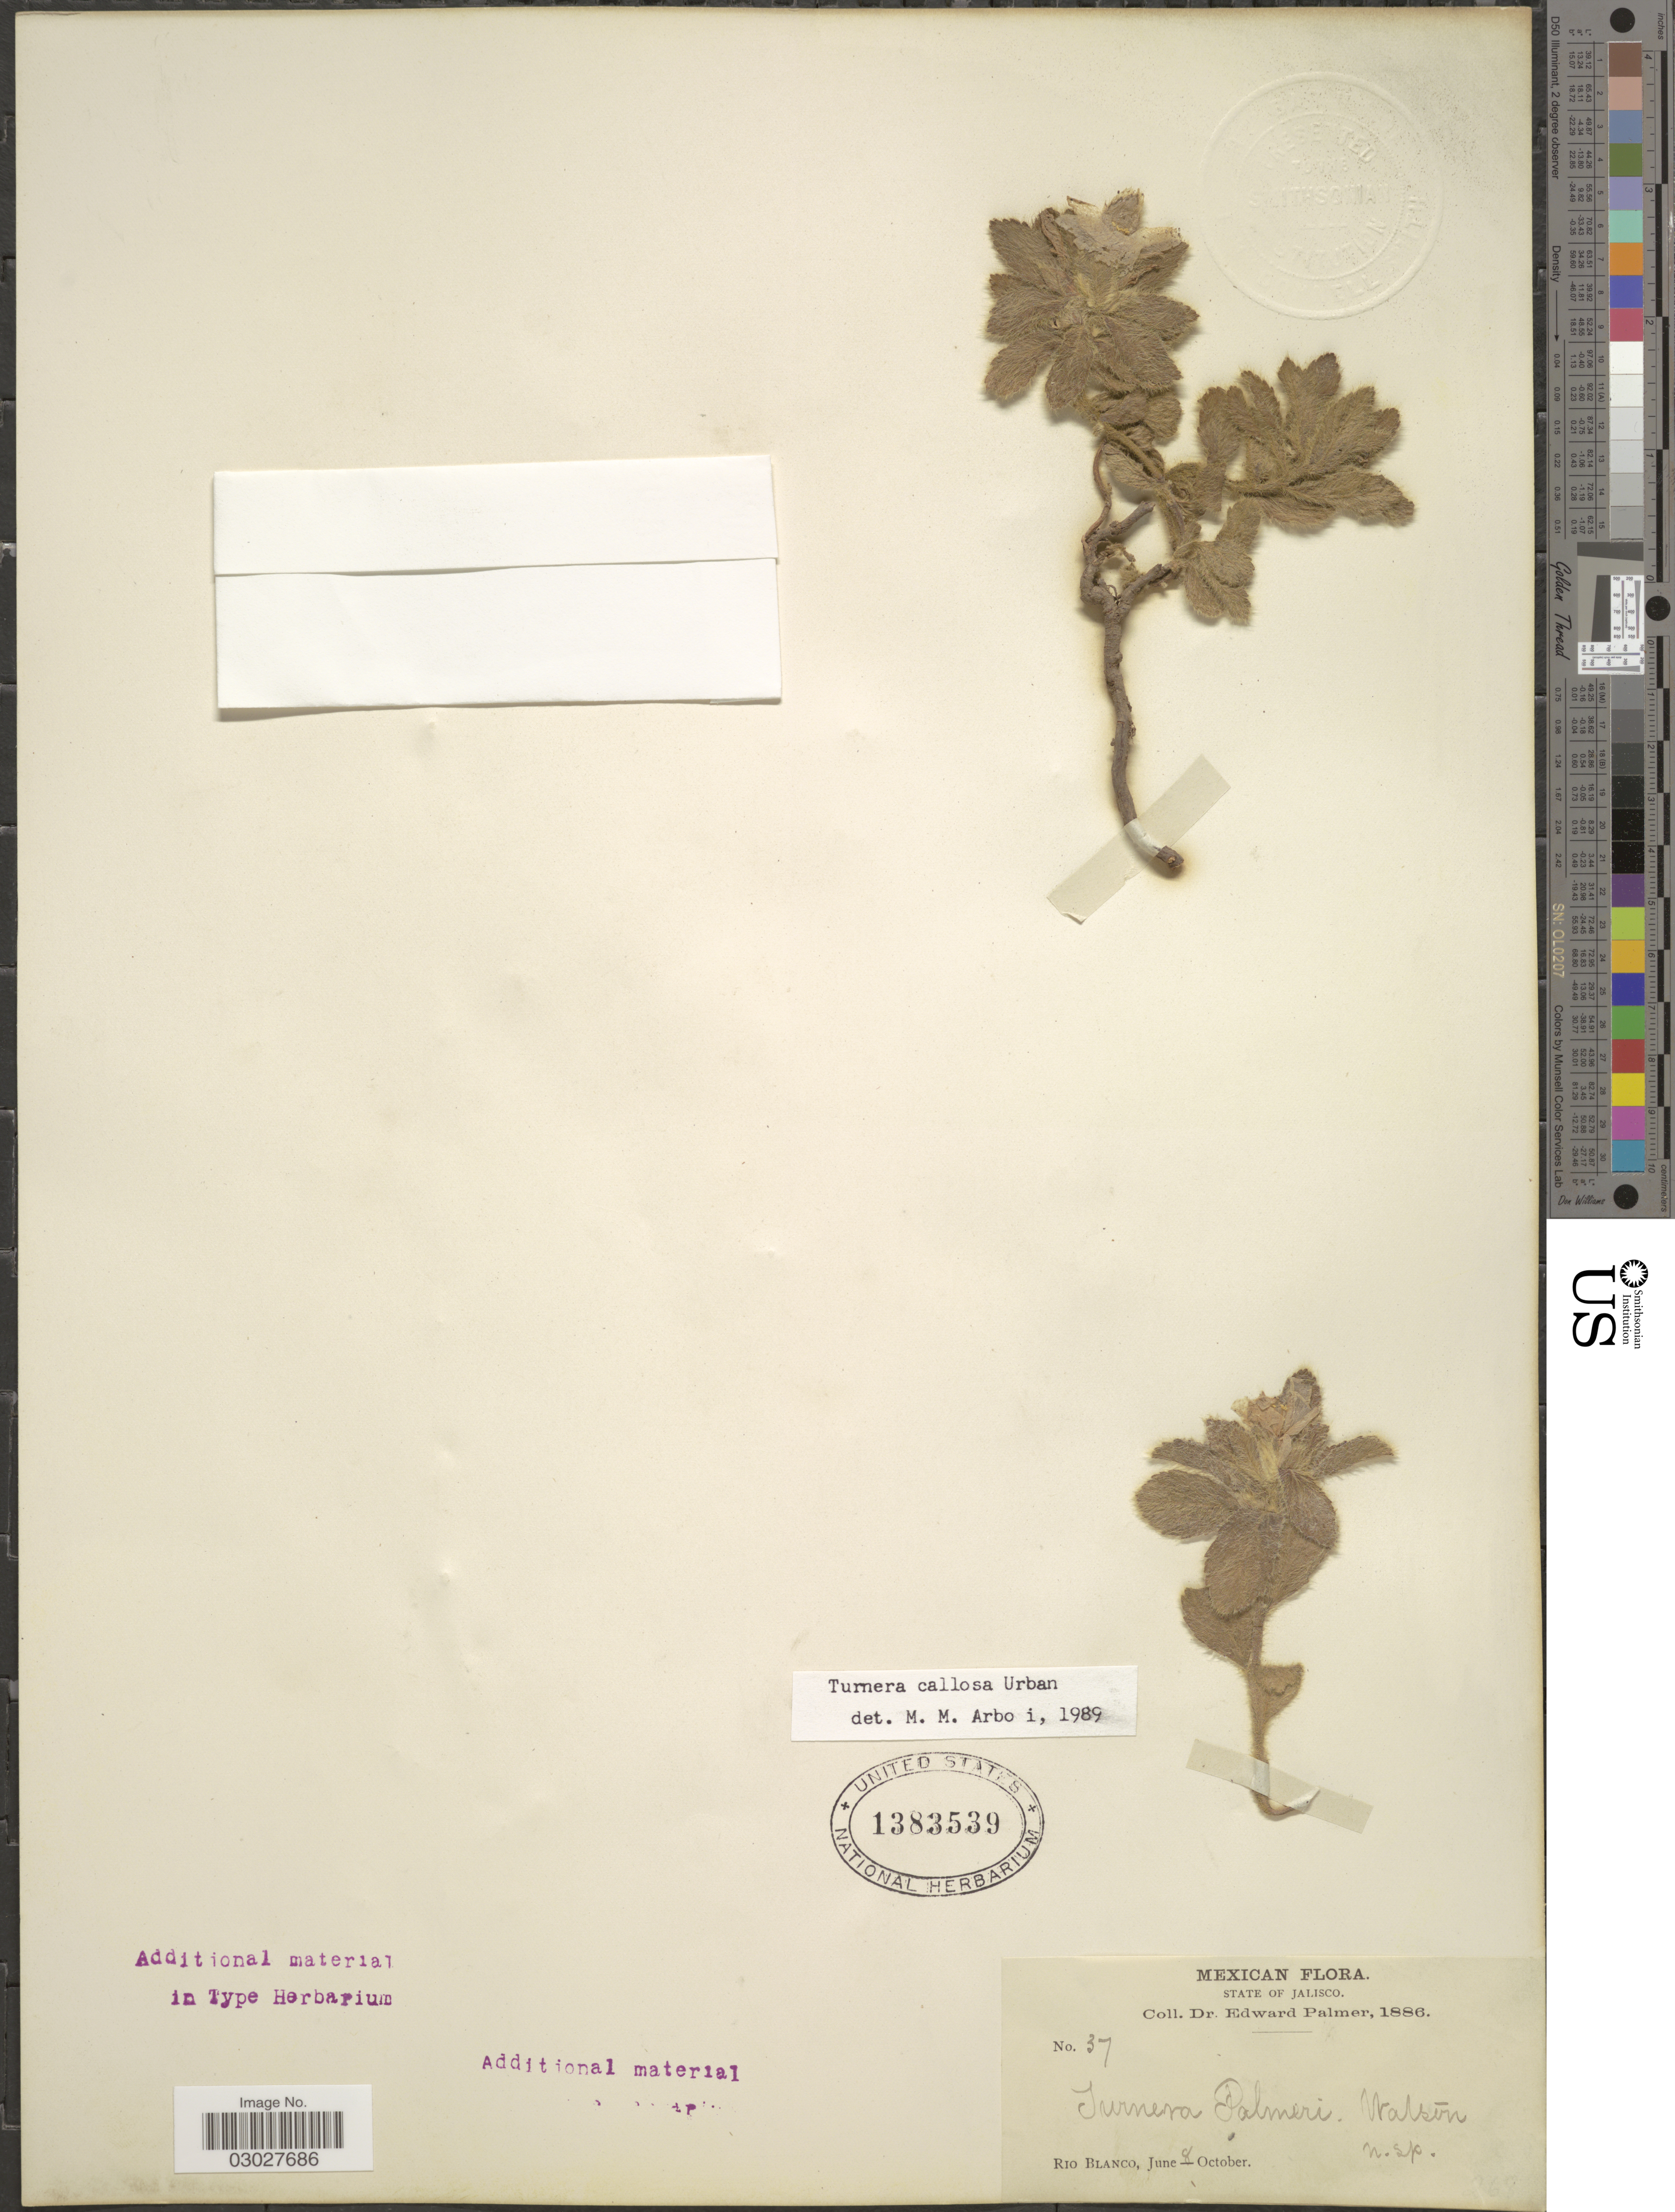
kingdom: Plantae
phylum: Tracheophyta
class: Magnoliopsida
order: Malpighiales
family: Turneraceae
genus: Turnera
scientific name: Turnera callosa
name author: Urb.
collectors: E. Palmer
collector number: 37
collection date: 1886-06-08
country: Mexico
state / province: Jalisco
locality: Rio Blanco.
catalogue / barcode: US 1383539